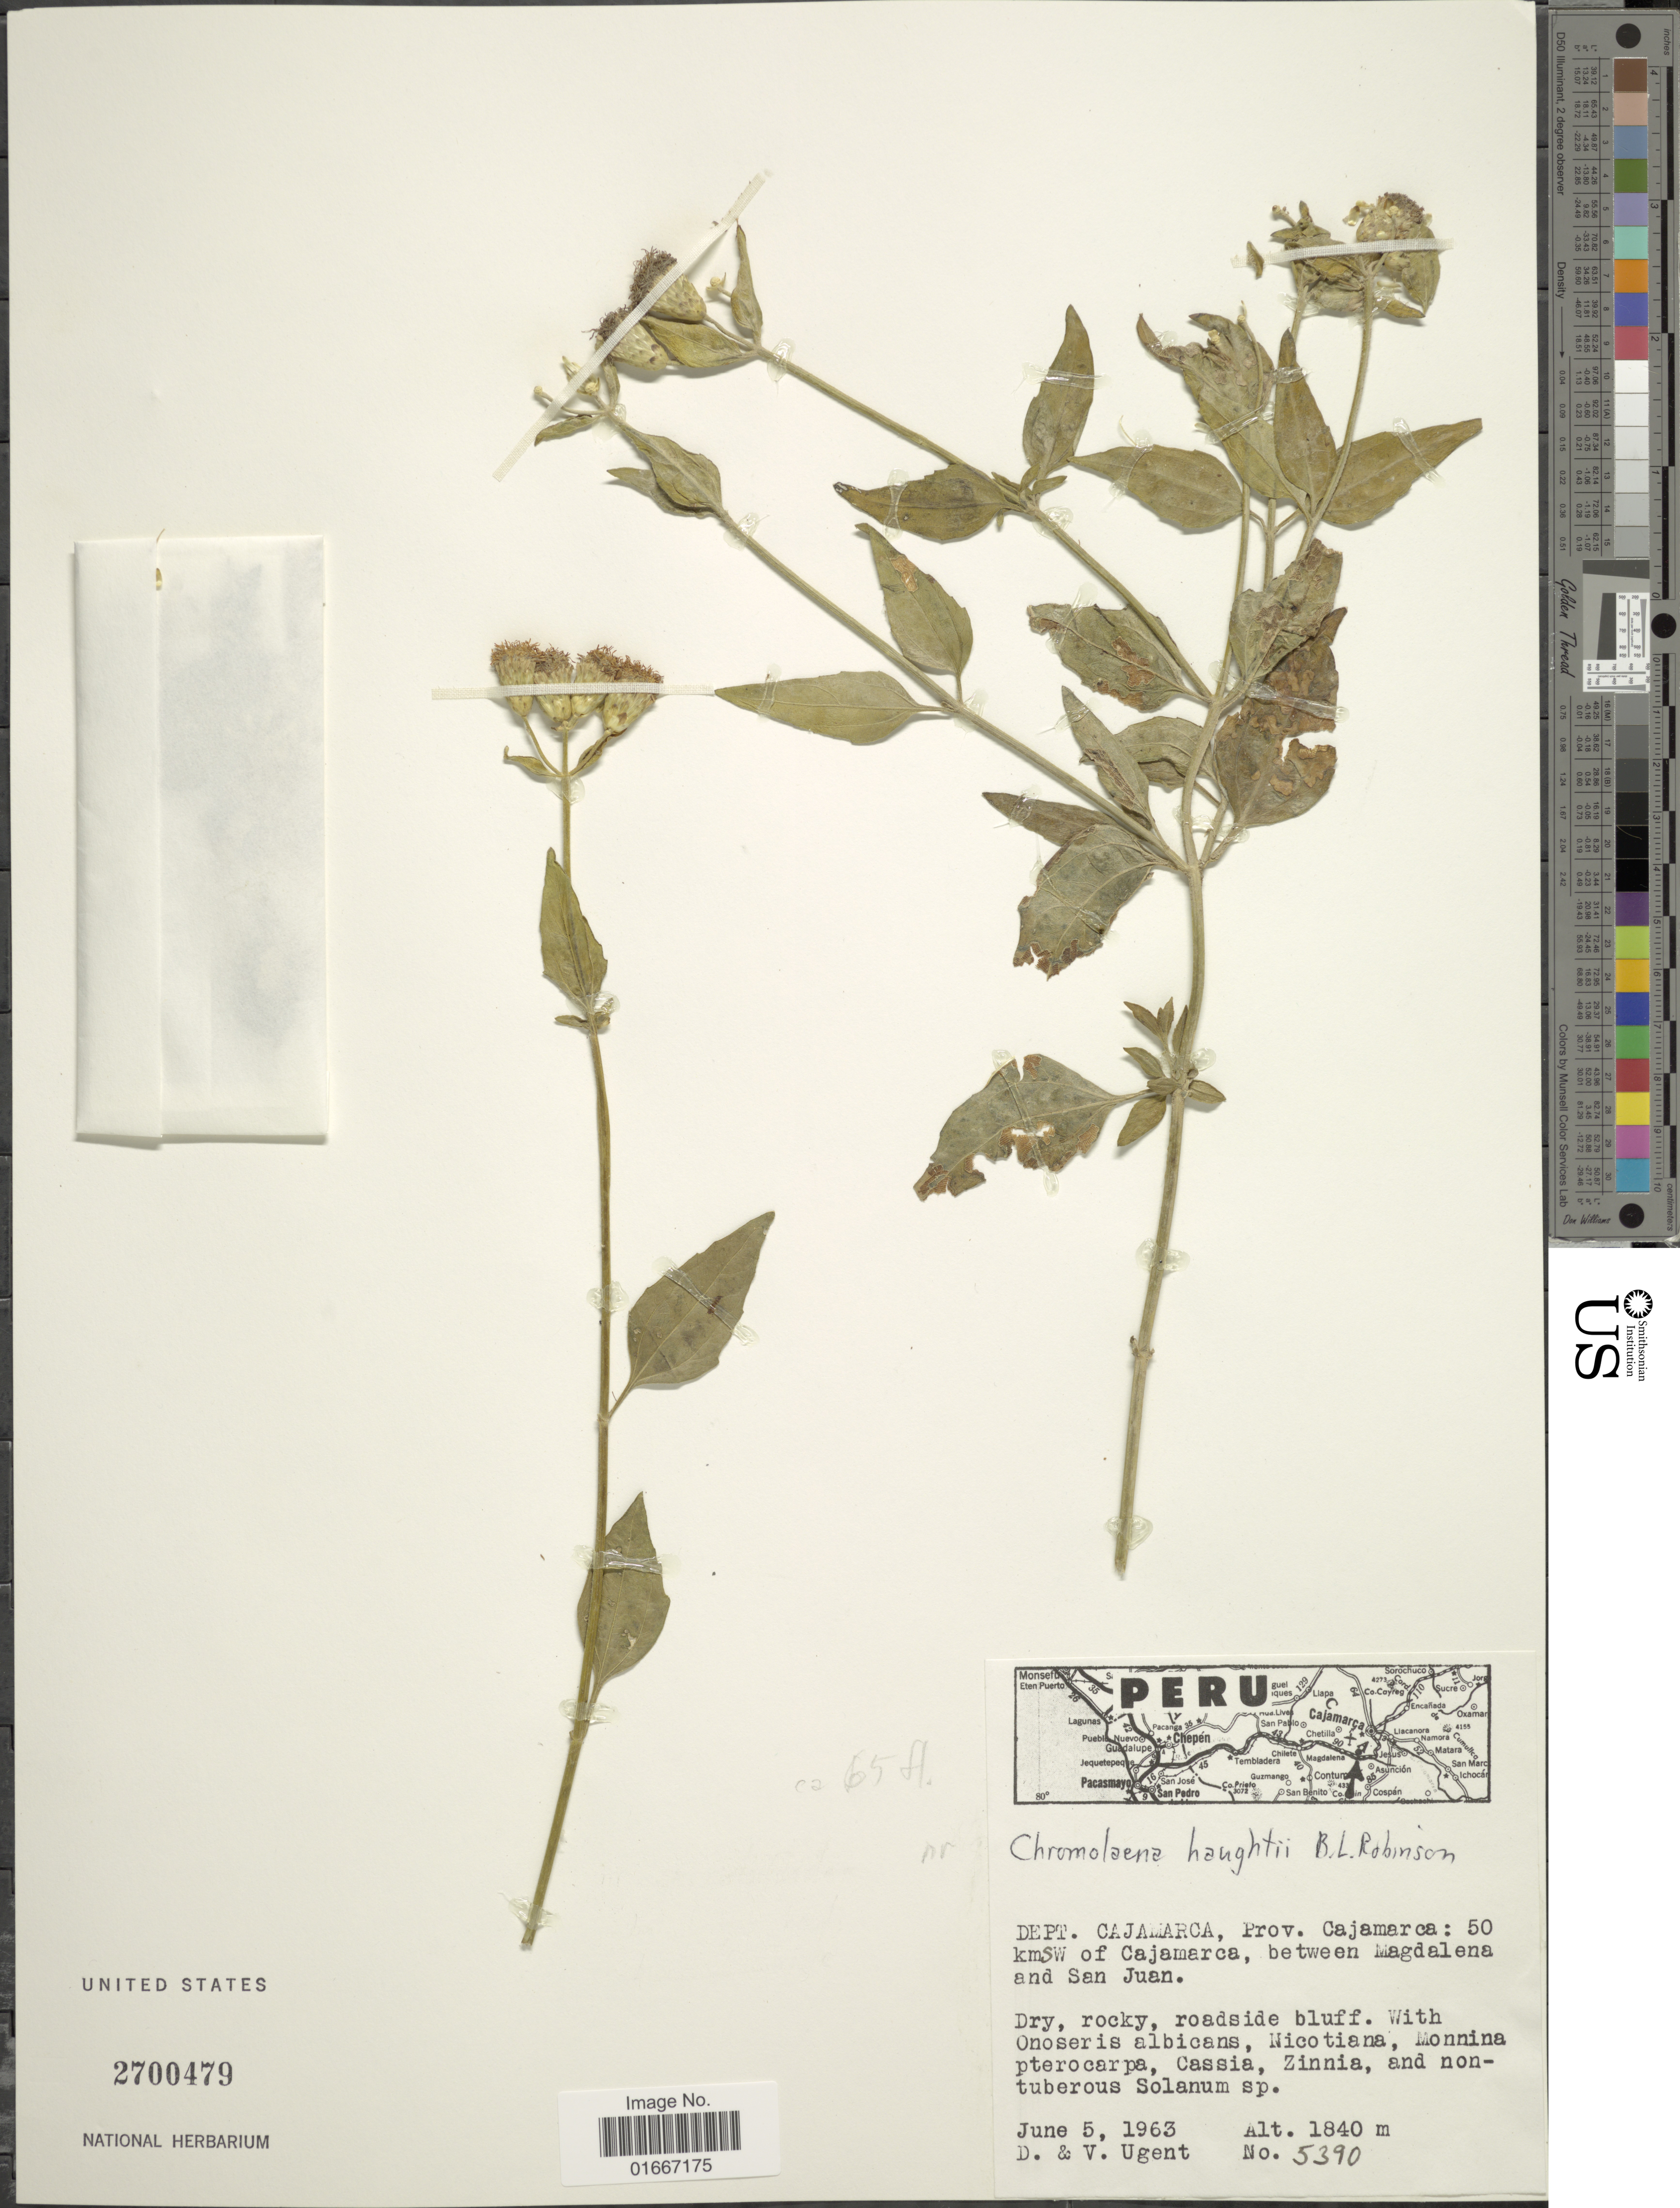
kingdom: Plantae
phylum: Tracheophyta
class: Magnoliopsida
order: Asterales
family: Asteraceae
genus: Chromolaena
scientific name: Chromolaena serratuloides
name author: (Kunth) R.M. King & H. Rob.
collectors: D. Ugent & V. Ugent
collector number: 5390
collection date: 1963-06-05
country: Peru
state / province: Cajamarca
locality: Prov. Cajamarca: 50 km SW of Cajamarca, between Magdalena and San Juan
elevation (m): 1840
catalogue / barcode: US 2700479